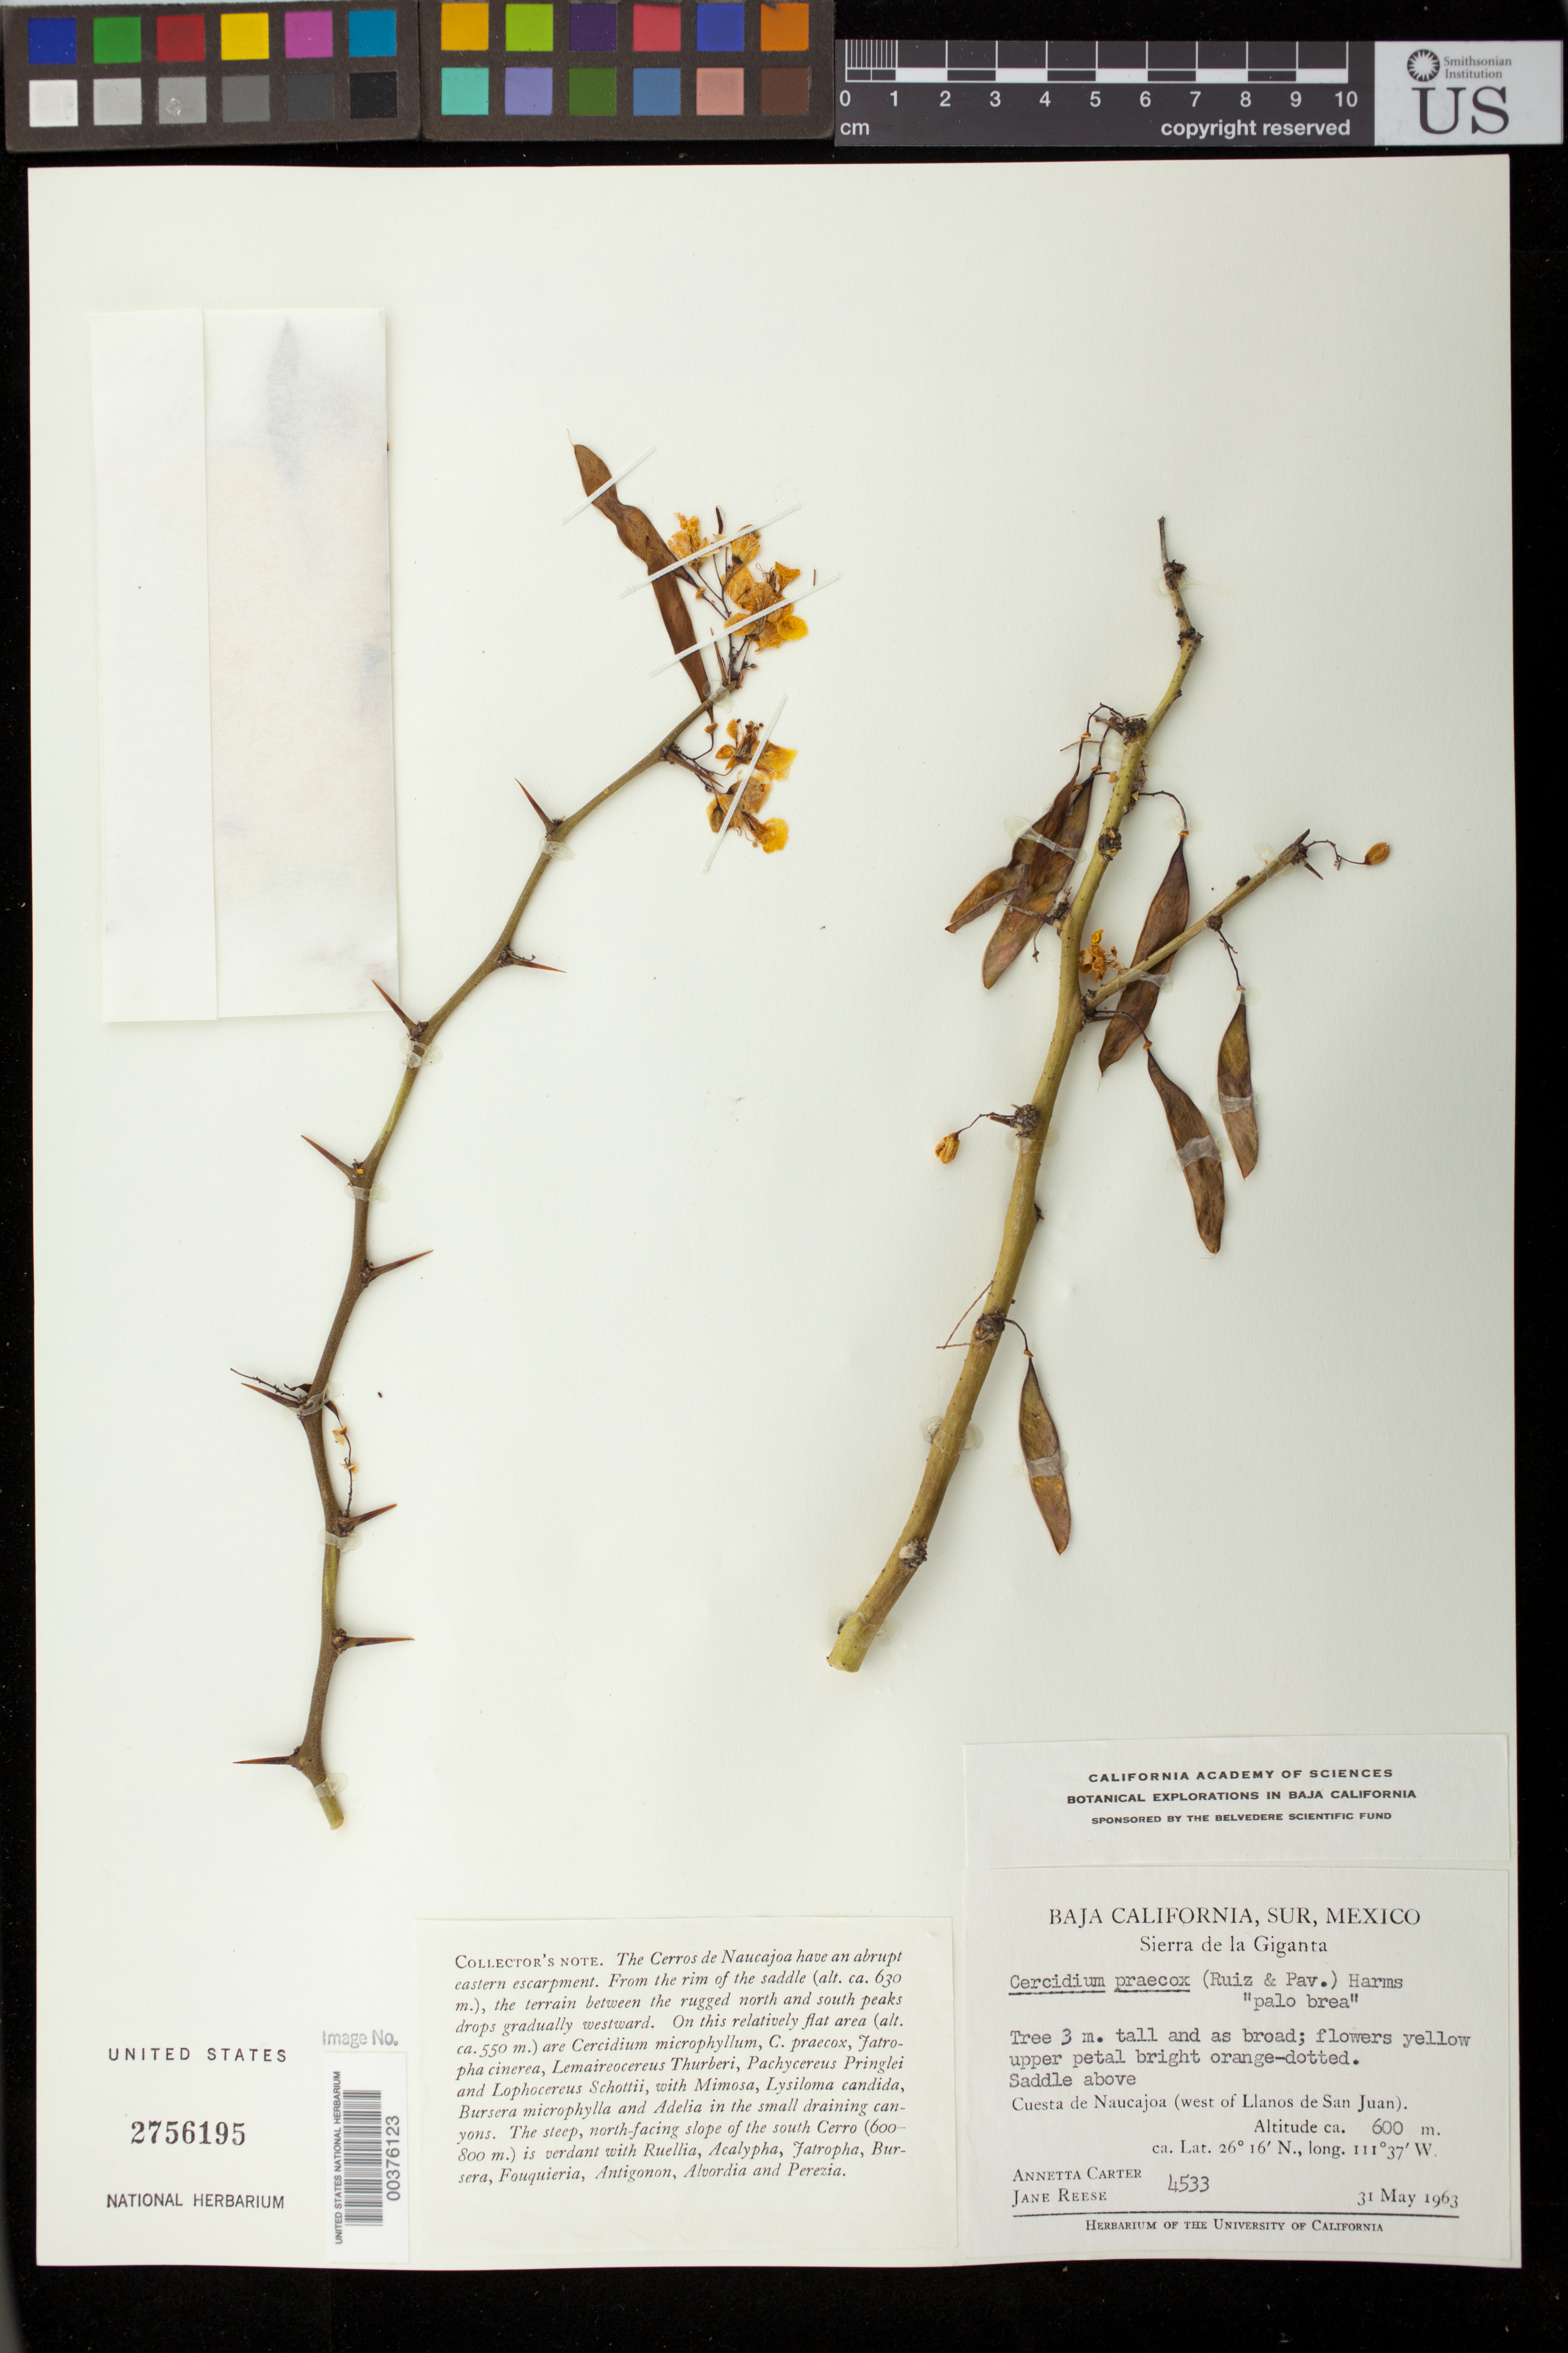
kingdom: Plantae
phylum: Tracheophyta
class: Magnoliopsida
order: Fabales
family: Fabaceae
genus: Parkinsonia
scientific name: Parkinsonia praecox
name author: (Ruiz & Pav.) J.E. Hawkins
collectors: A. M. Carter & J. Reese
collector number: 4533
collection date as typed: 31 May 1963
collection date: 1963-05-31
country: Mexico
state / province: Baja California Sur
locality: Saddle above Cuesta de Naucajoa (W of Llanos de San Juan); Sierra de la Giganta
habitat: The Cerros de Naucajoa have an abrupt eastern escarpment. From the rim of the saddle (alt. ca. 630 m.), the terrain between the rugged north and south peaks drops gradually westward. On this relatively flat area (alt. ca. 550 m.) are Cercidium microphyllum, C. praecos, Jatropha cinerea, Lemaireocereus Thurberi, Pachycereus Pringlei and Lophocereus Schottii, with Mimosa, Lysiloma candida, Bursera microphylla and Adelia in the small draining canyons. The steep north-facing slope of the south Cerro (600-800 m.) is verdant with Ruellia, Acalypha, Jatropha, Bursera, Fouquieria, Antigonon, Alvordia and Perezia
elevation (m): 600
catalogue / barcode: US 2756195